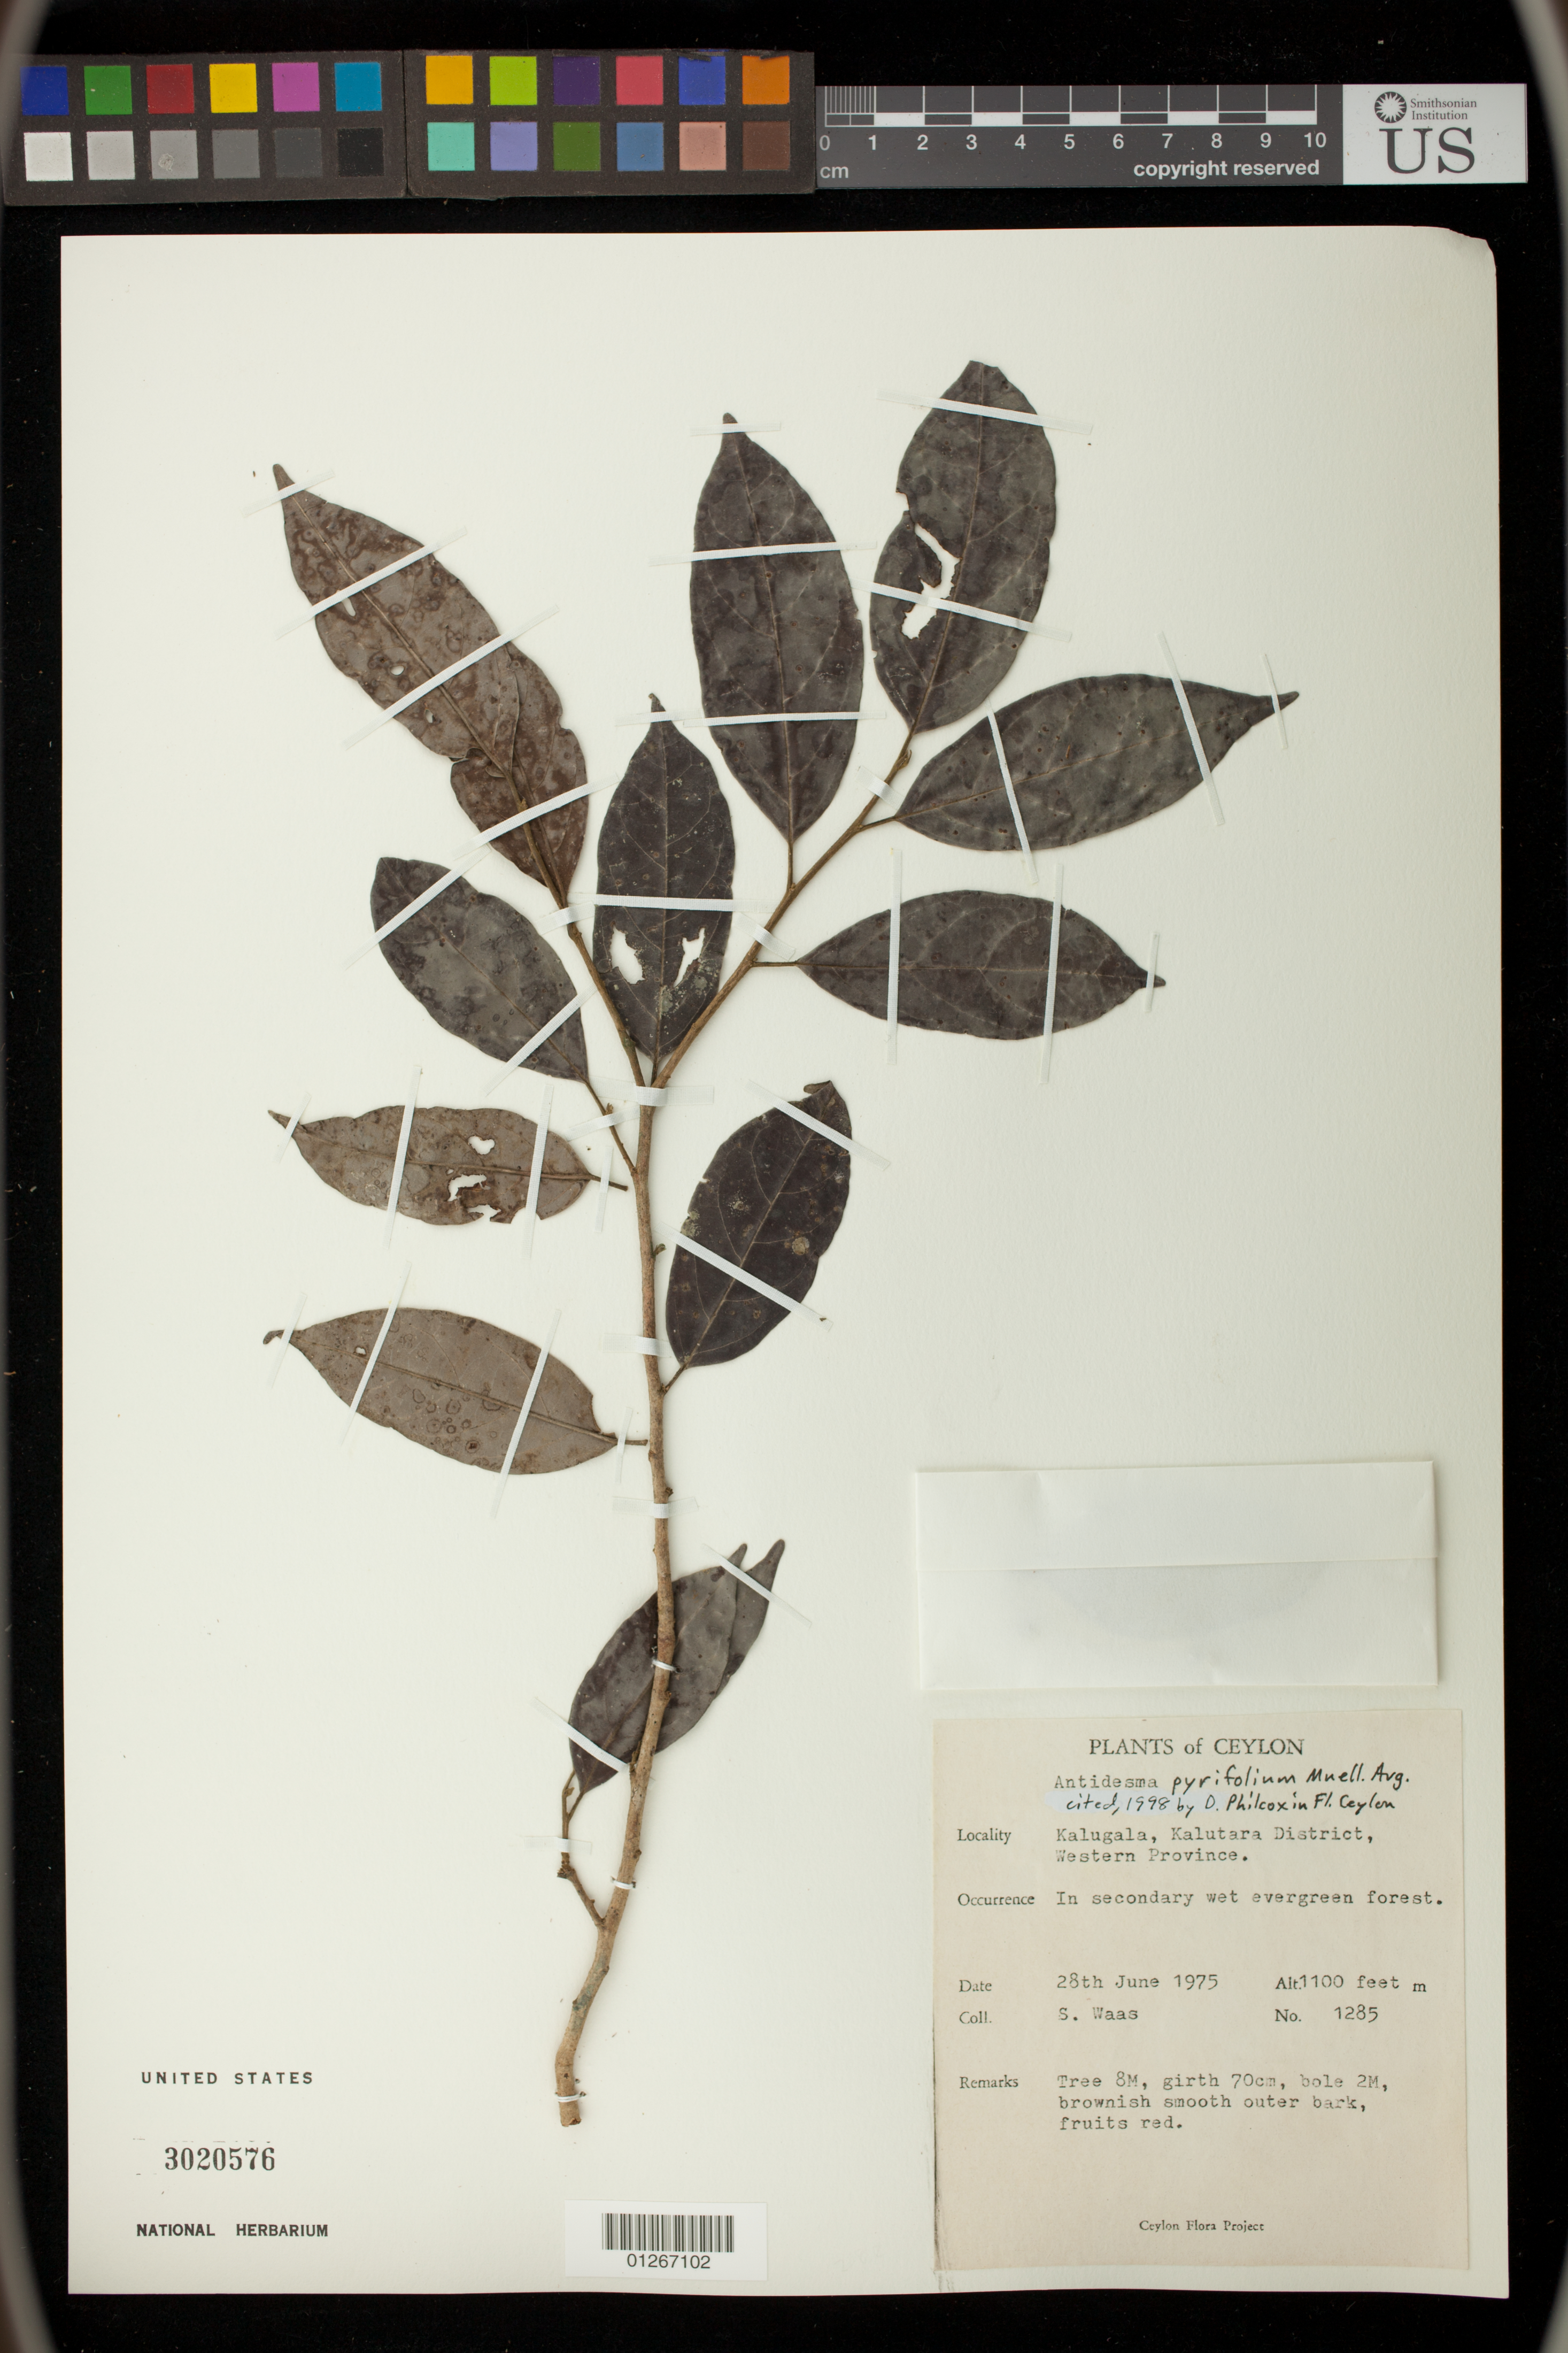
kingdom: Plantae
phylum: Tracheophyta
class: Magnoliopsida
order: Malpighiales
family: Phyllanthaceae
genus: Antidesma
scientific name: Antidesma pyrifolium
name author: Müll. Arg.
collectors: S. Waas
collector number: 1285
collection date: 1975-06-28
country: Sri Lanka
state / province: Western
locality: Kalugala, Kalutara District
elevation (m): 335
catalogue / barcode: US 3020576